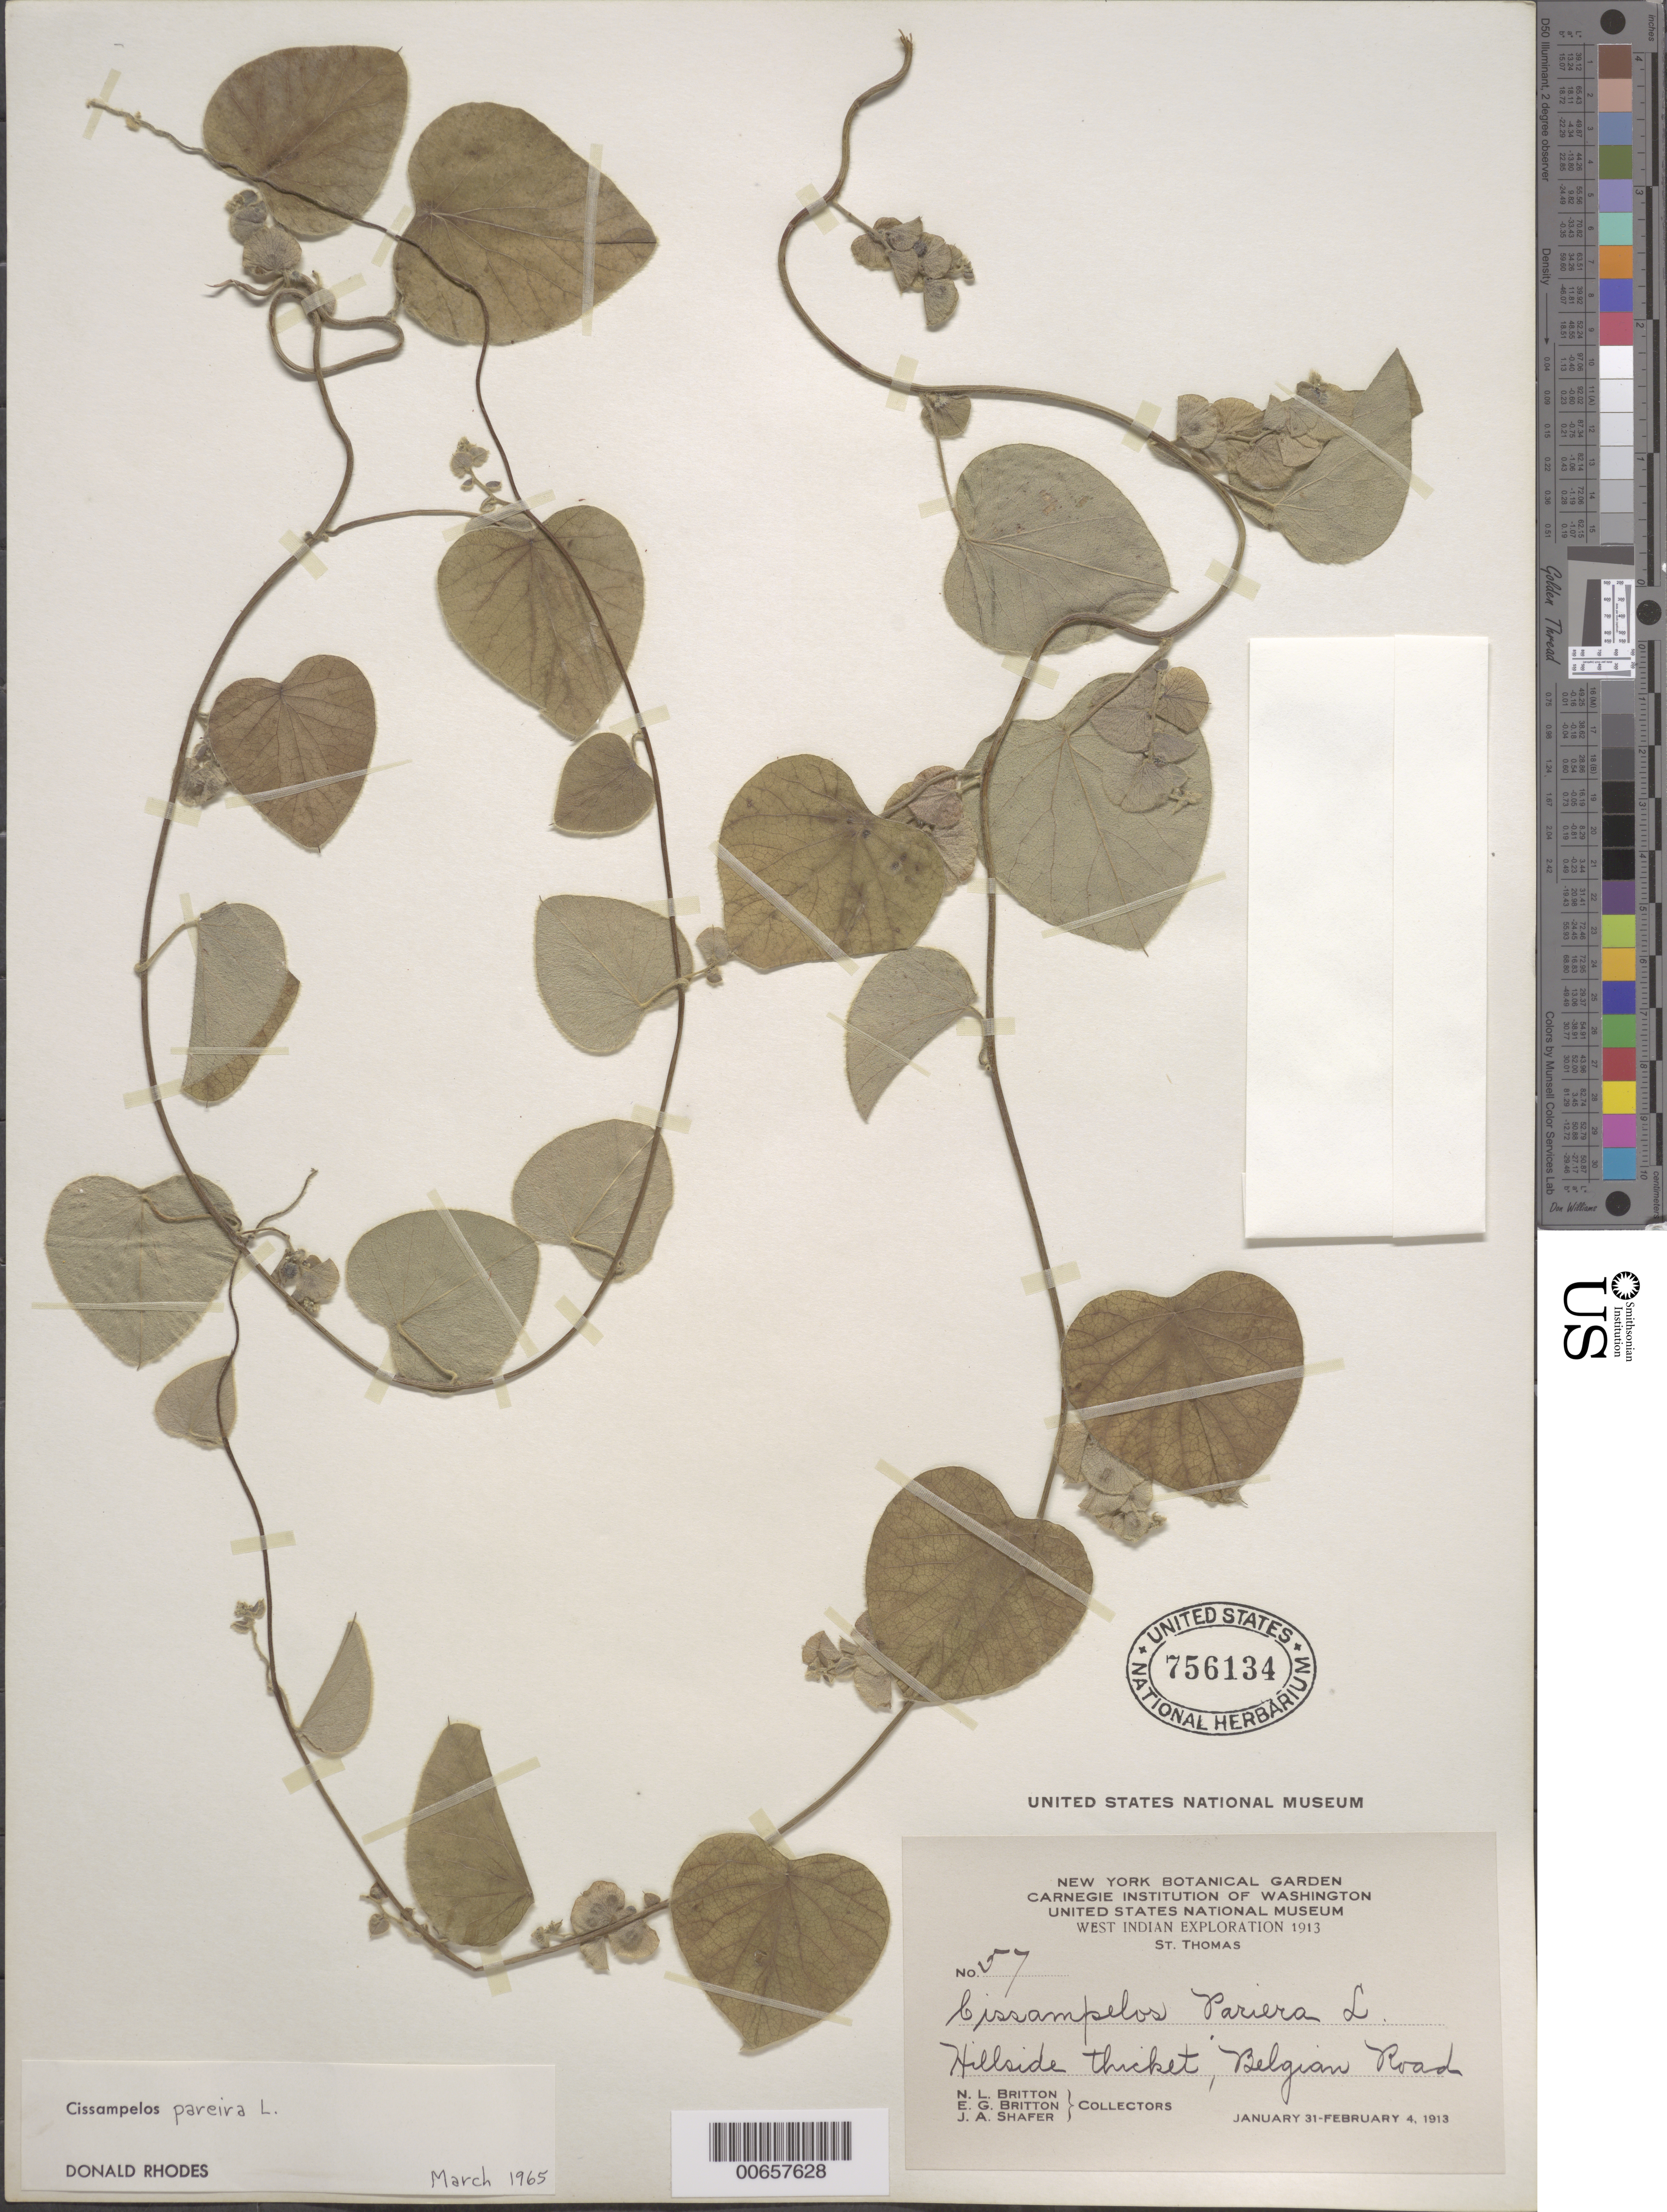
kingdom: Plantae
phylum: Tracheophyta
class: Magnoliopsida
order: Ranunculales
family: Menispermaceae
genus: Cissampelos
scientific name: Cissampelos pareira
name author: L.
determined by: Rhodes, D.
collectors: N. Britton, E. G. Britton & J. A. Shafer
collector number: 57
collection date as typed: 31 Jan 1913 to 04 Feb 1913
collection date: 1913-01-31/1913-02-04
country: U.S. Virgin Islands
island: St. Thomas Island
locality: Belgian Road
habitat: Hillside thicket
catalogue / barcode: US 756134